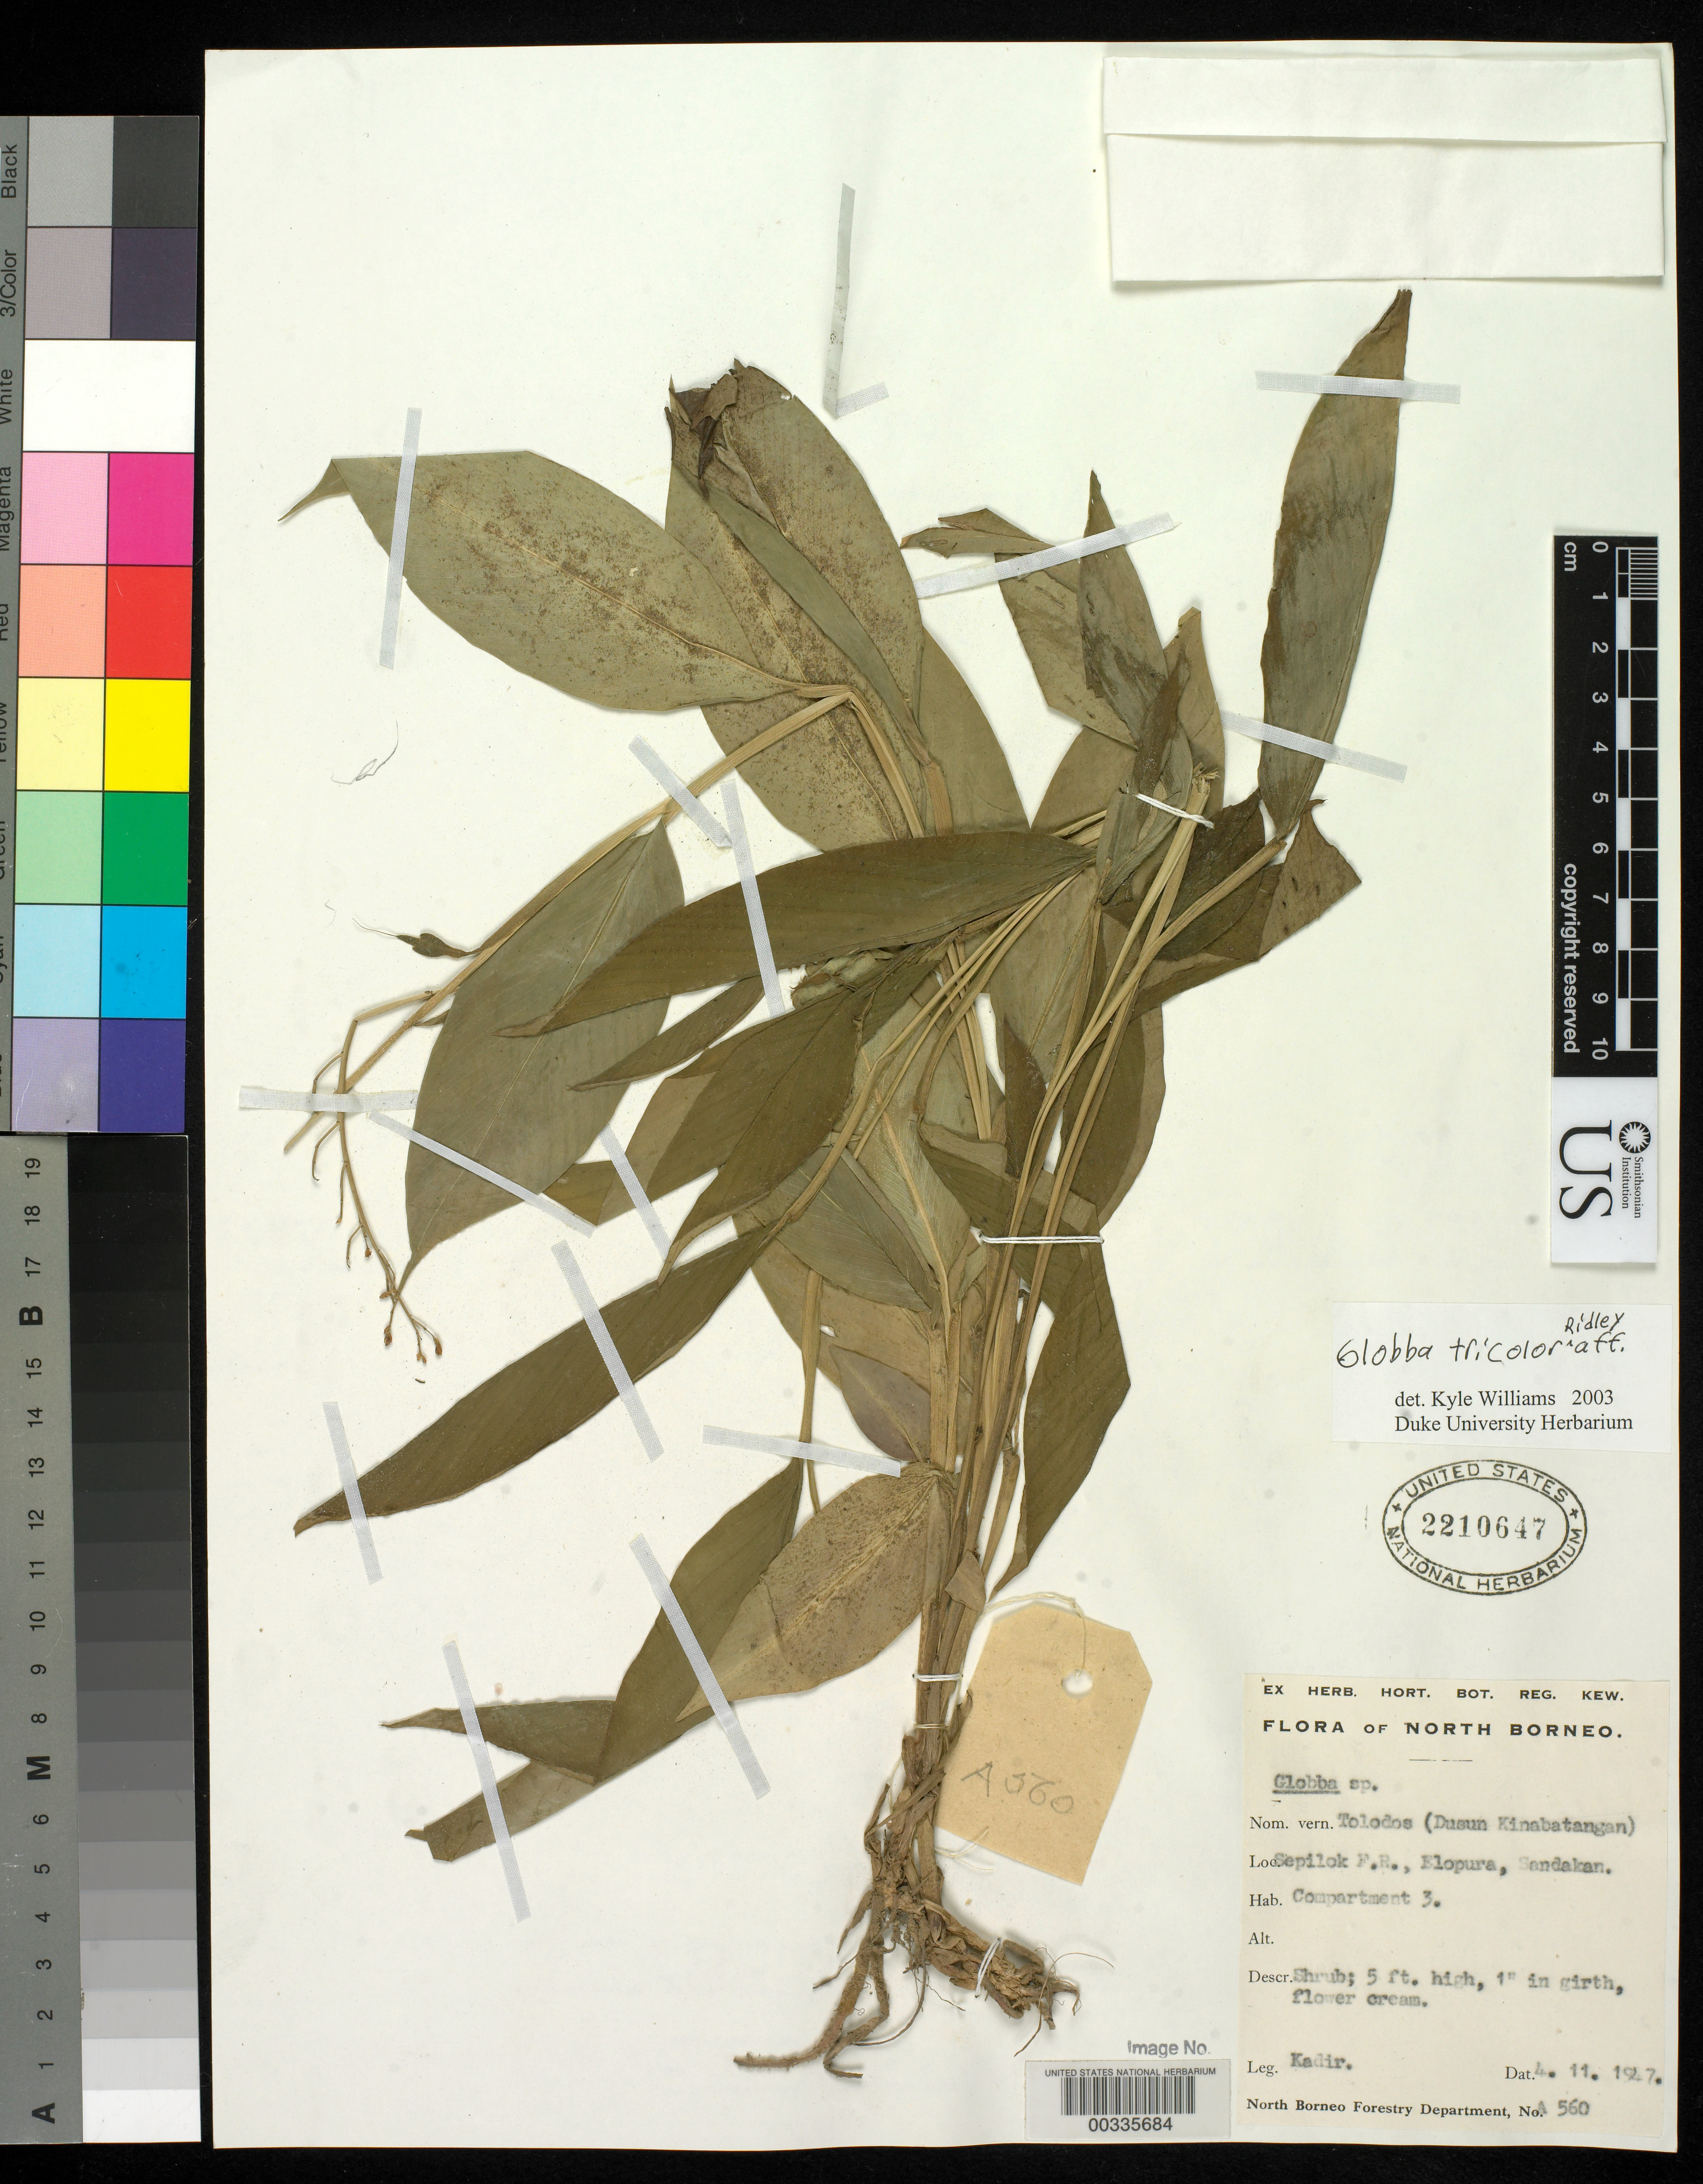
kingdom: Plantae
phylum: Tracheophyta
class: Liliopsida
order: Zingiberales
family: Zingiberaceae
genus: Globba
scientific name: Globba tricolor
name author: Ridl.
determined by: Williams, K. J.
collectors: -. Kadir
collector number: Nbfd A 560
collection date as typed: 04 Nov 1947 or 11 Apr 1947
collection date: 1947-04-11 or 1947-11-04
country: Malaysia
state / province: Sabah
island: Borneo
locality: Sepilok F.R., Elopura, Sandakan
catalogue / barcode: US 2210647